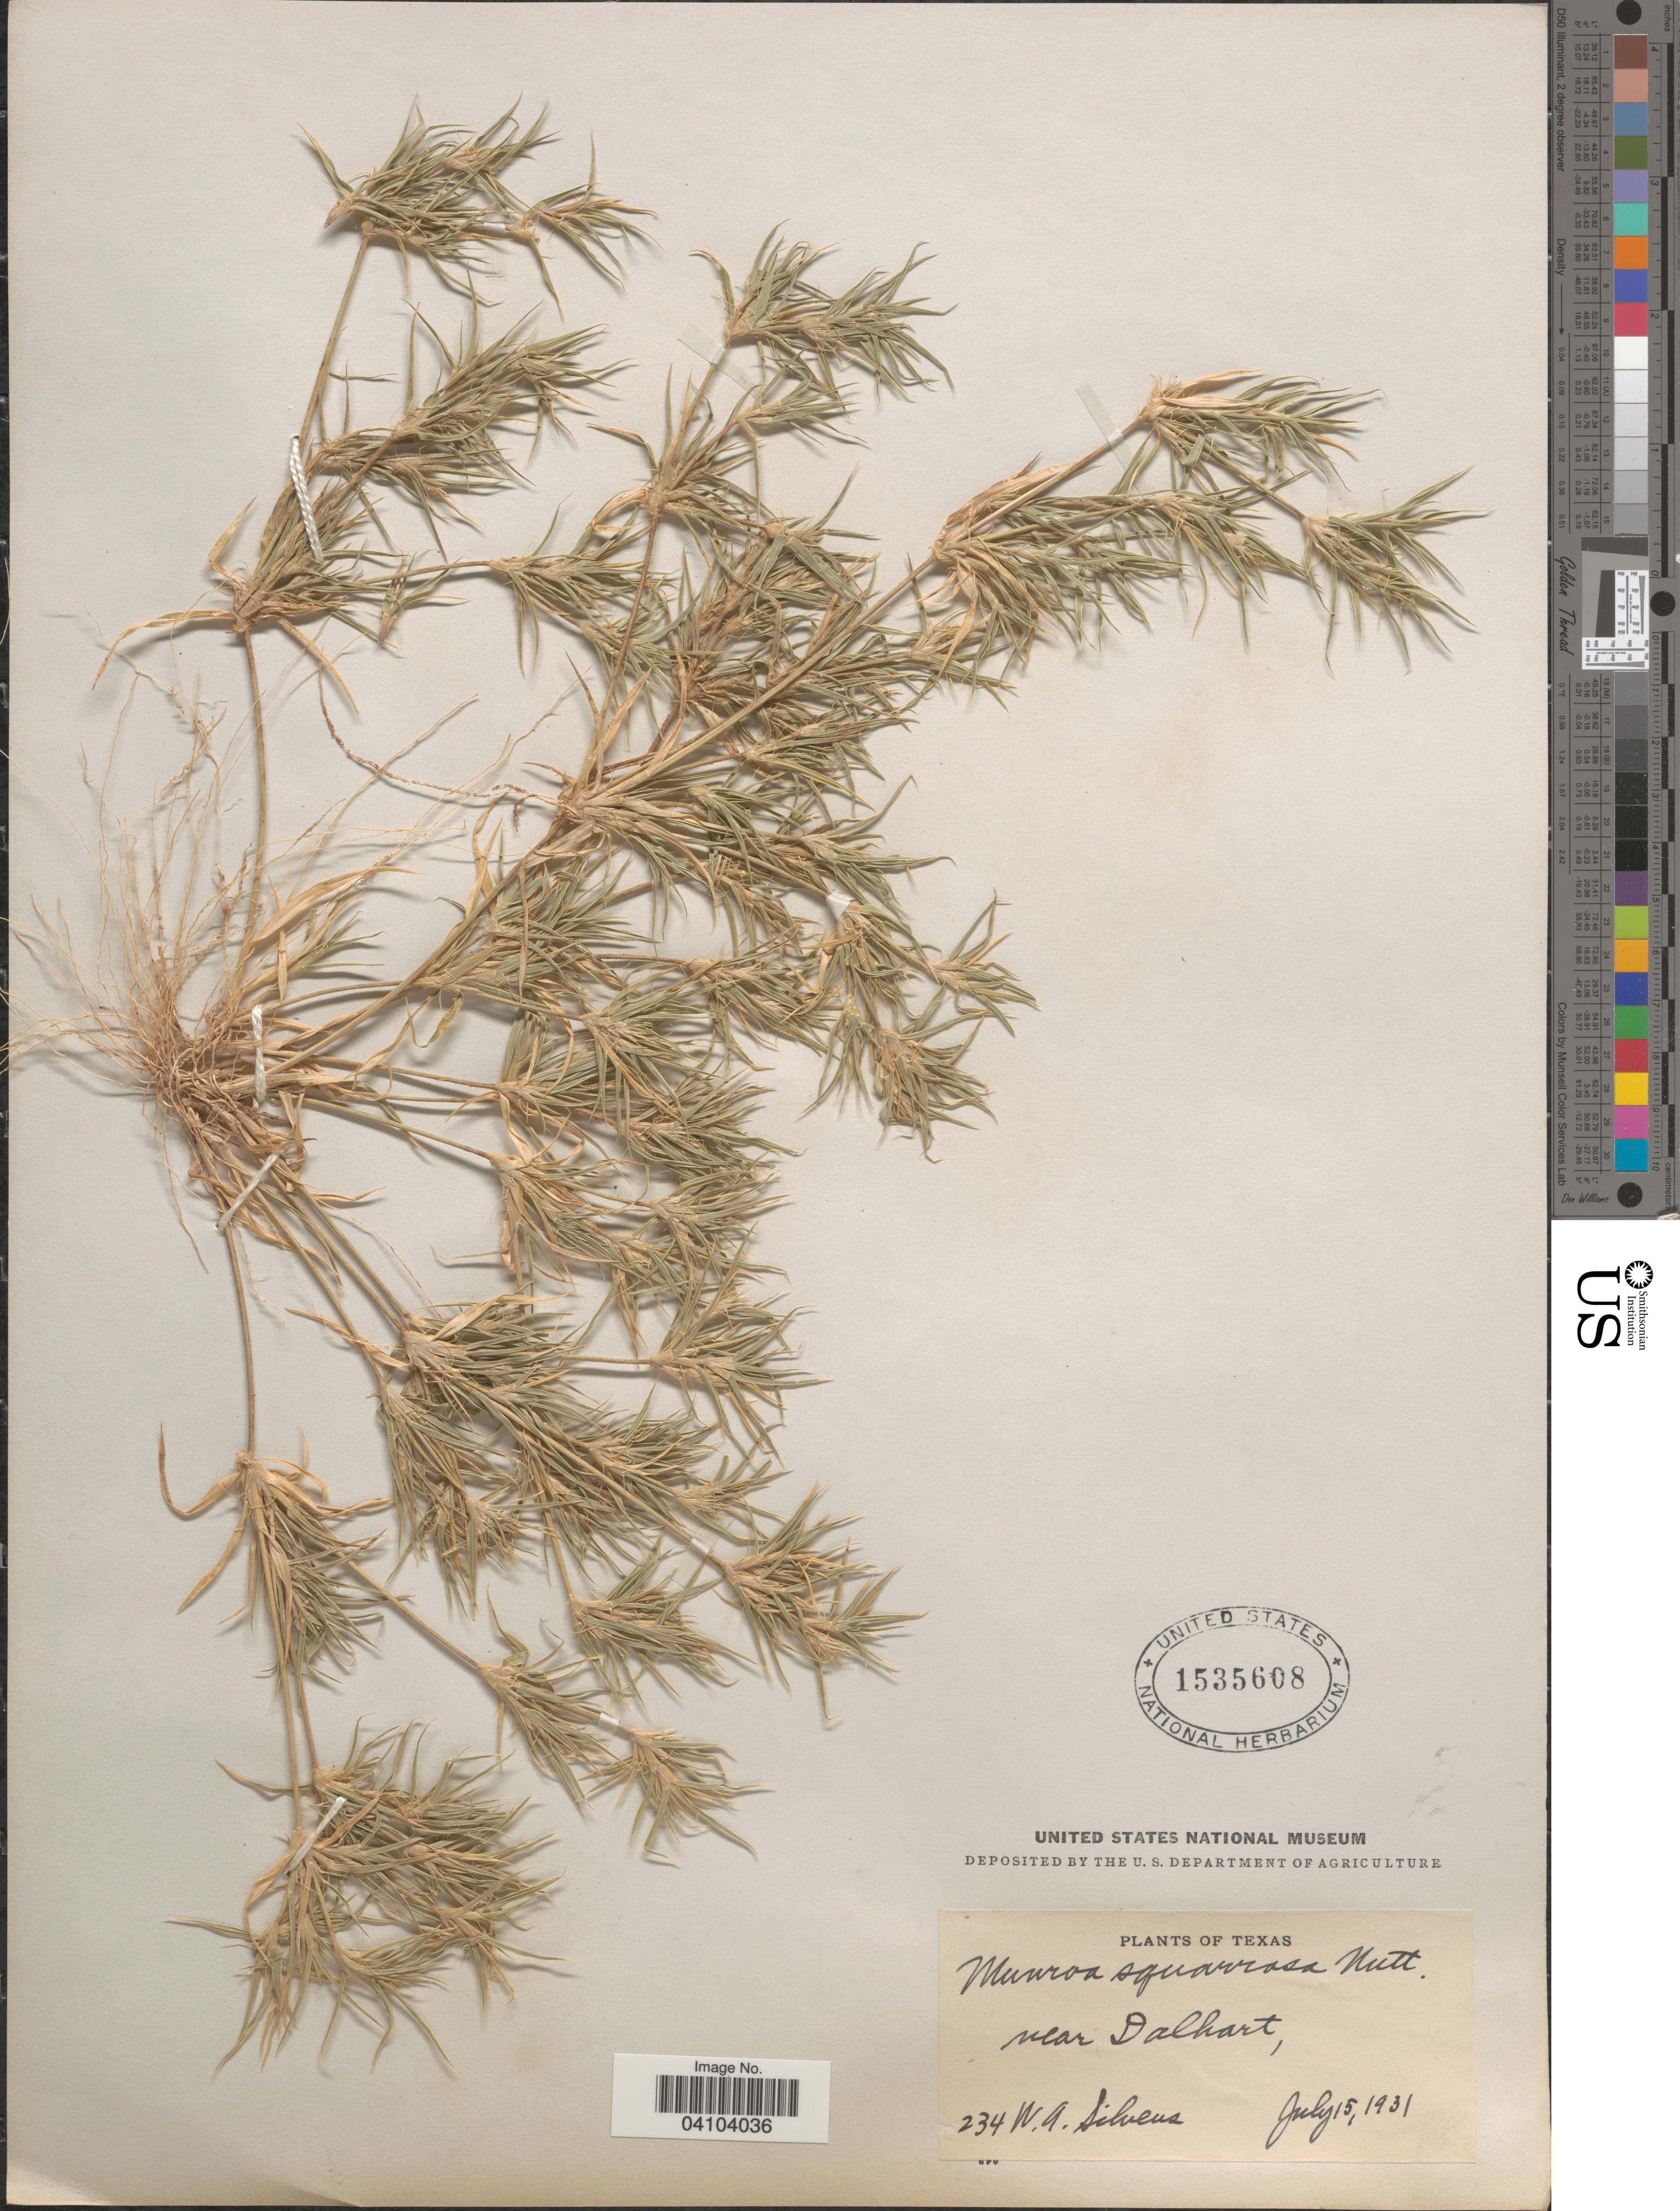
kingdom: Plantae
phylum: Tracheophyta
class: Liliopsida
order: Poales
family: Poaceae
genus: Munroa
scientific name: Munroa squarrosa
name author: (Nutt.) Torr.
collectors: W. Silveus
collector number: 234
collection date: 1931-07-15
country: United States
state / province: Texas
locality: Near Dalhart.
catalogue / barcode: US 1535608